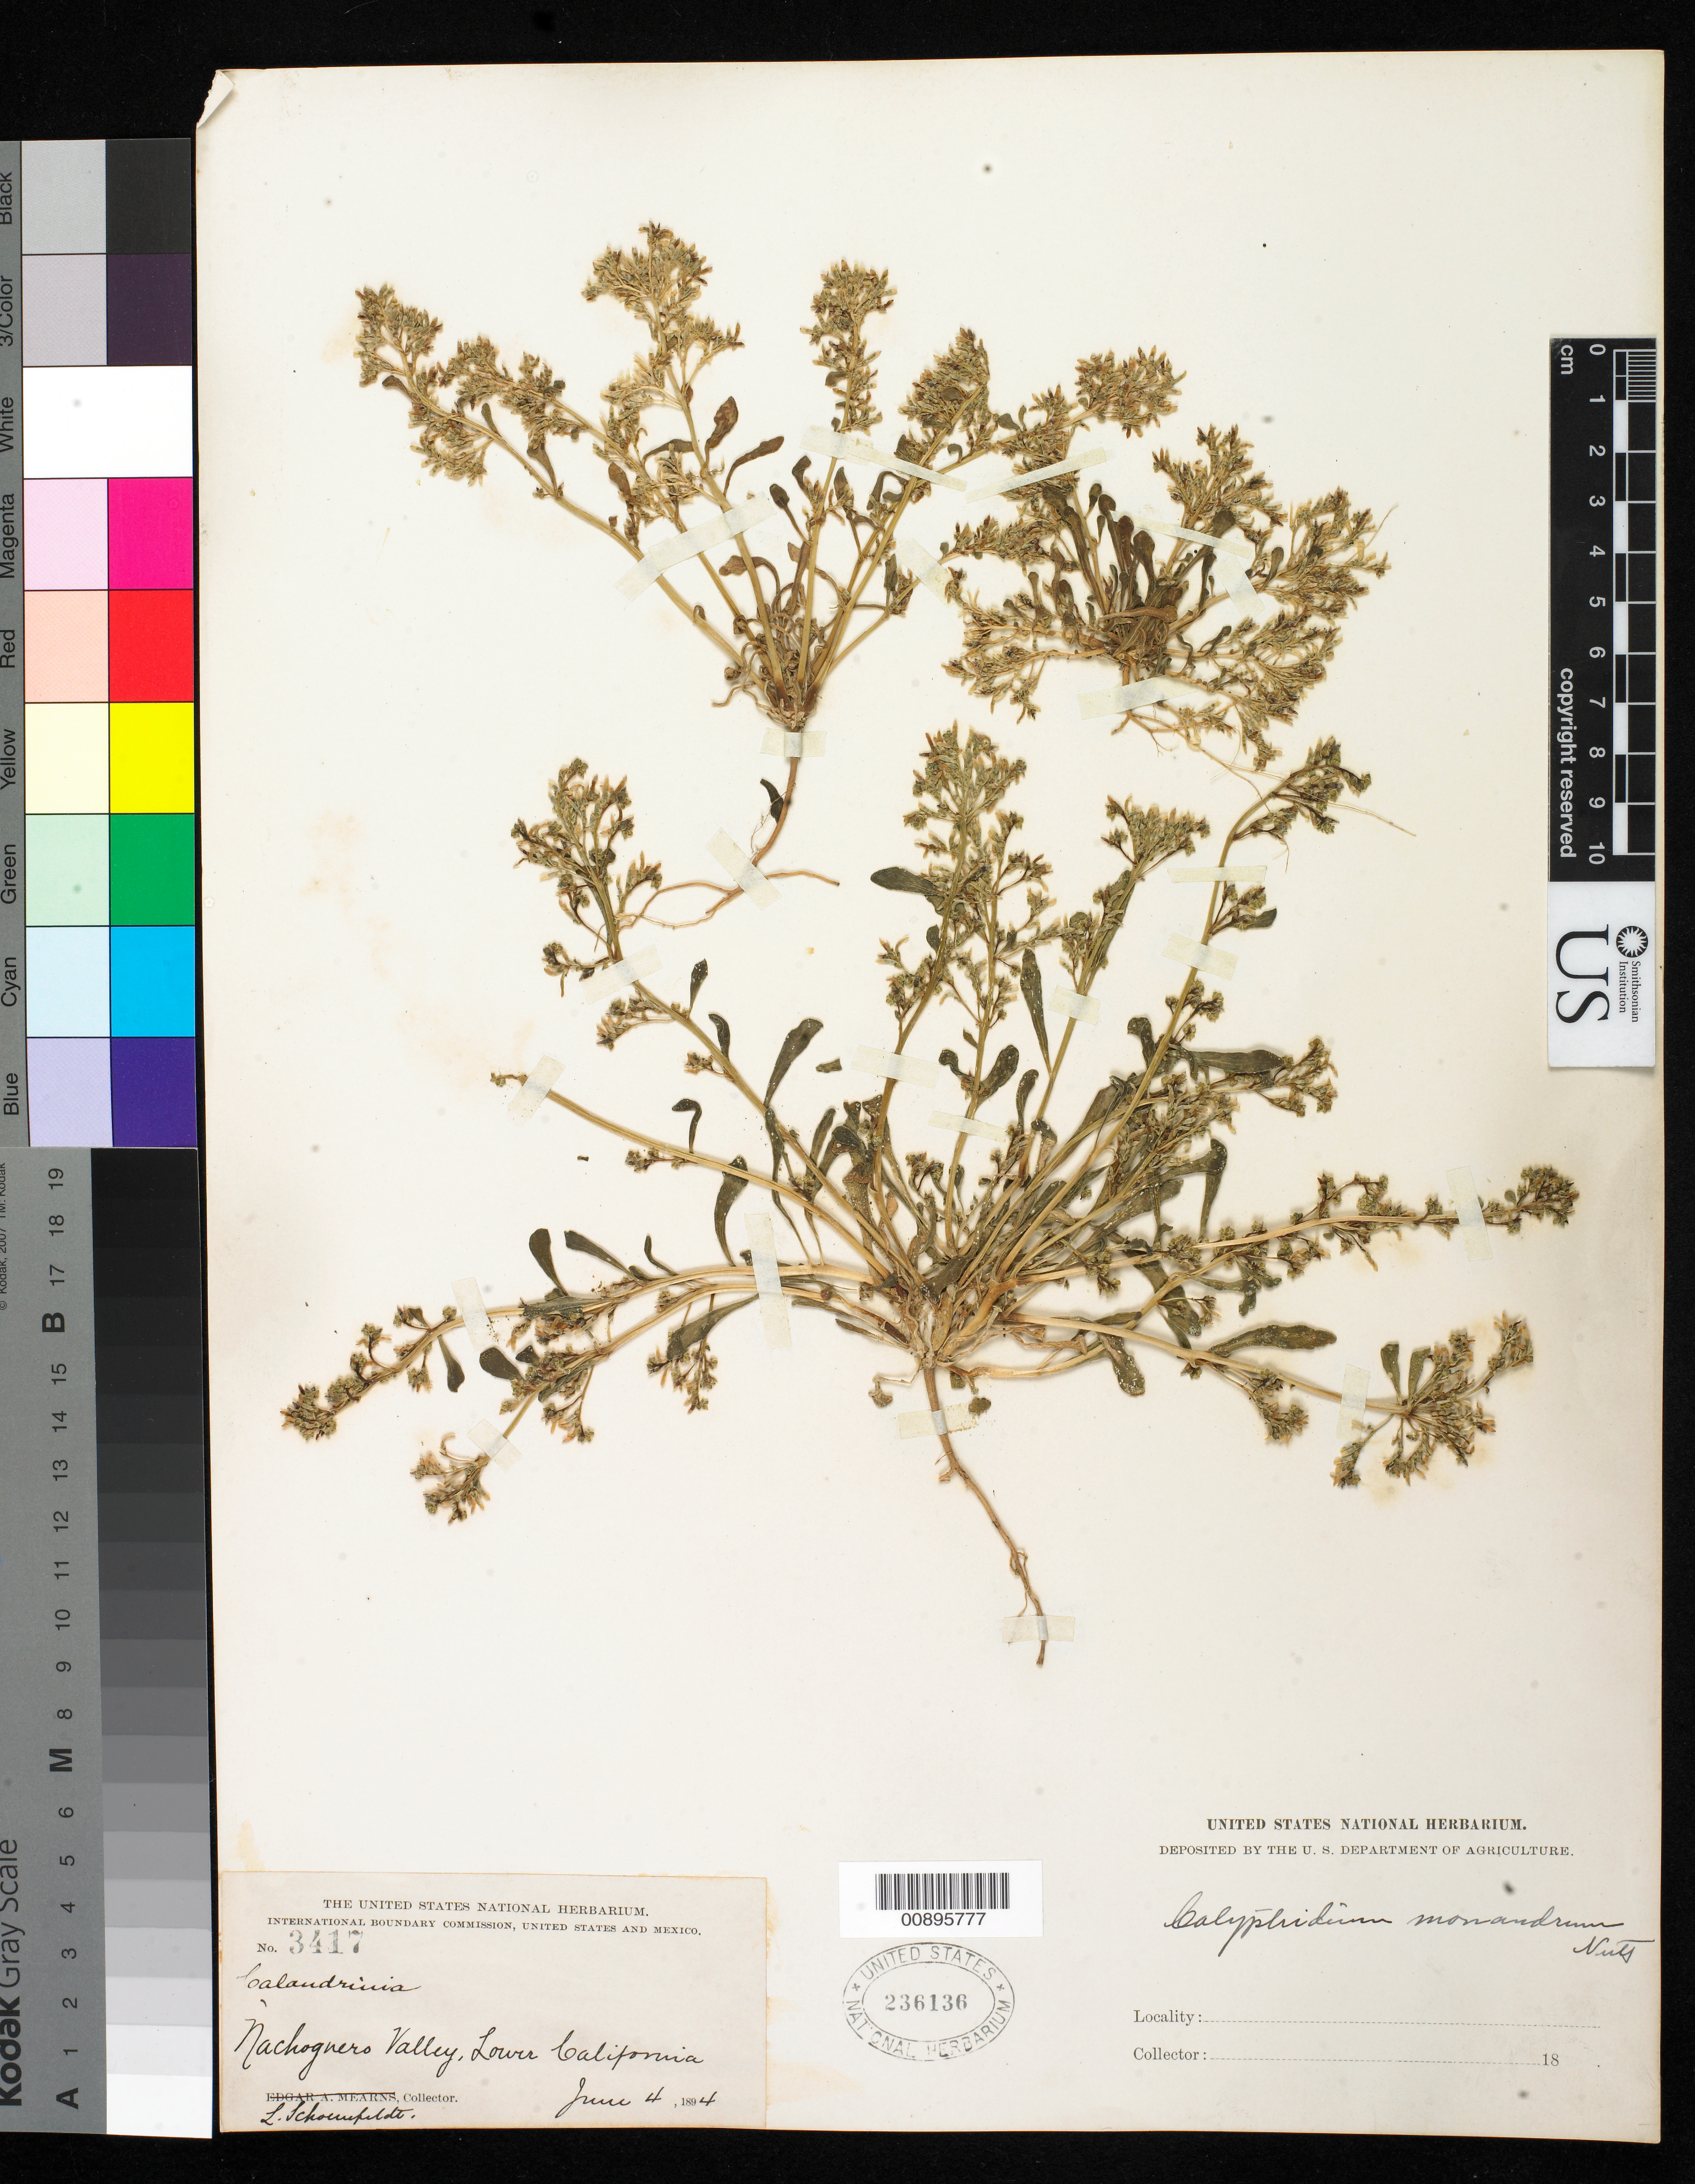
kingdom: Plantae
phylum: Tracheophyta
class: Magnoliopsida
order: Caryophyllales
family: Montiaceae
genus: Calyptridium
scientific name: Calyptridium monandrum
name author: (Nutt.) Nutt.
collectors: L. Schoenfeldt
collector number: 3417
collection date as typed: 04 Jun 1894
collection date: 1894-06-04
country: Mexico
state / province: Baja California Norte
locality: Nachoguero Valley, Baja California.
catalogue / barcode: US 236136